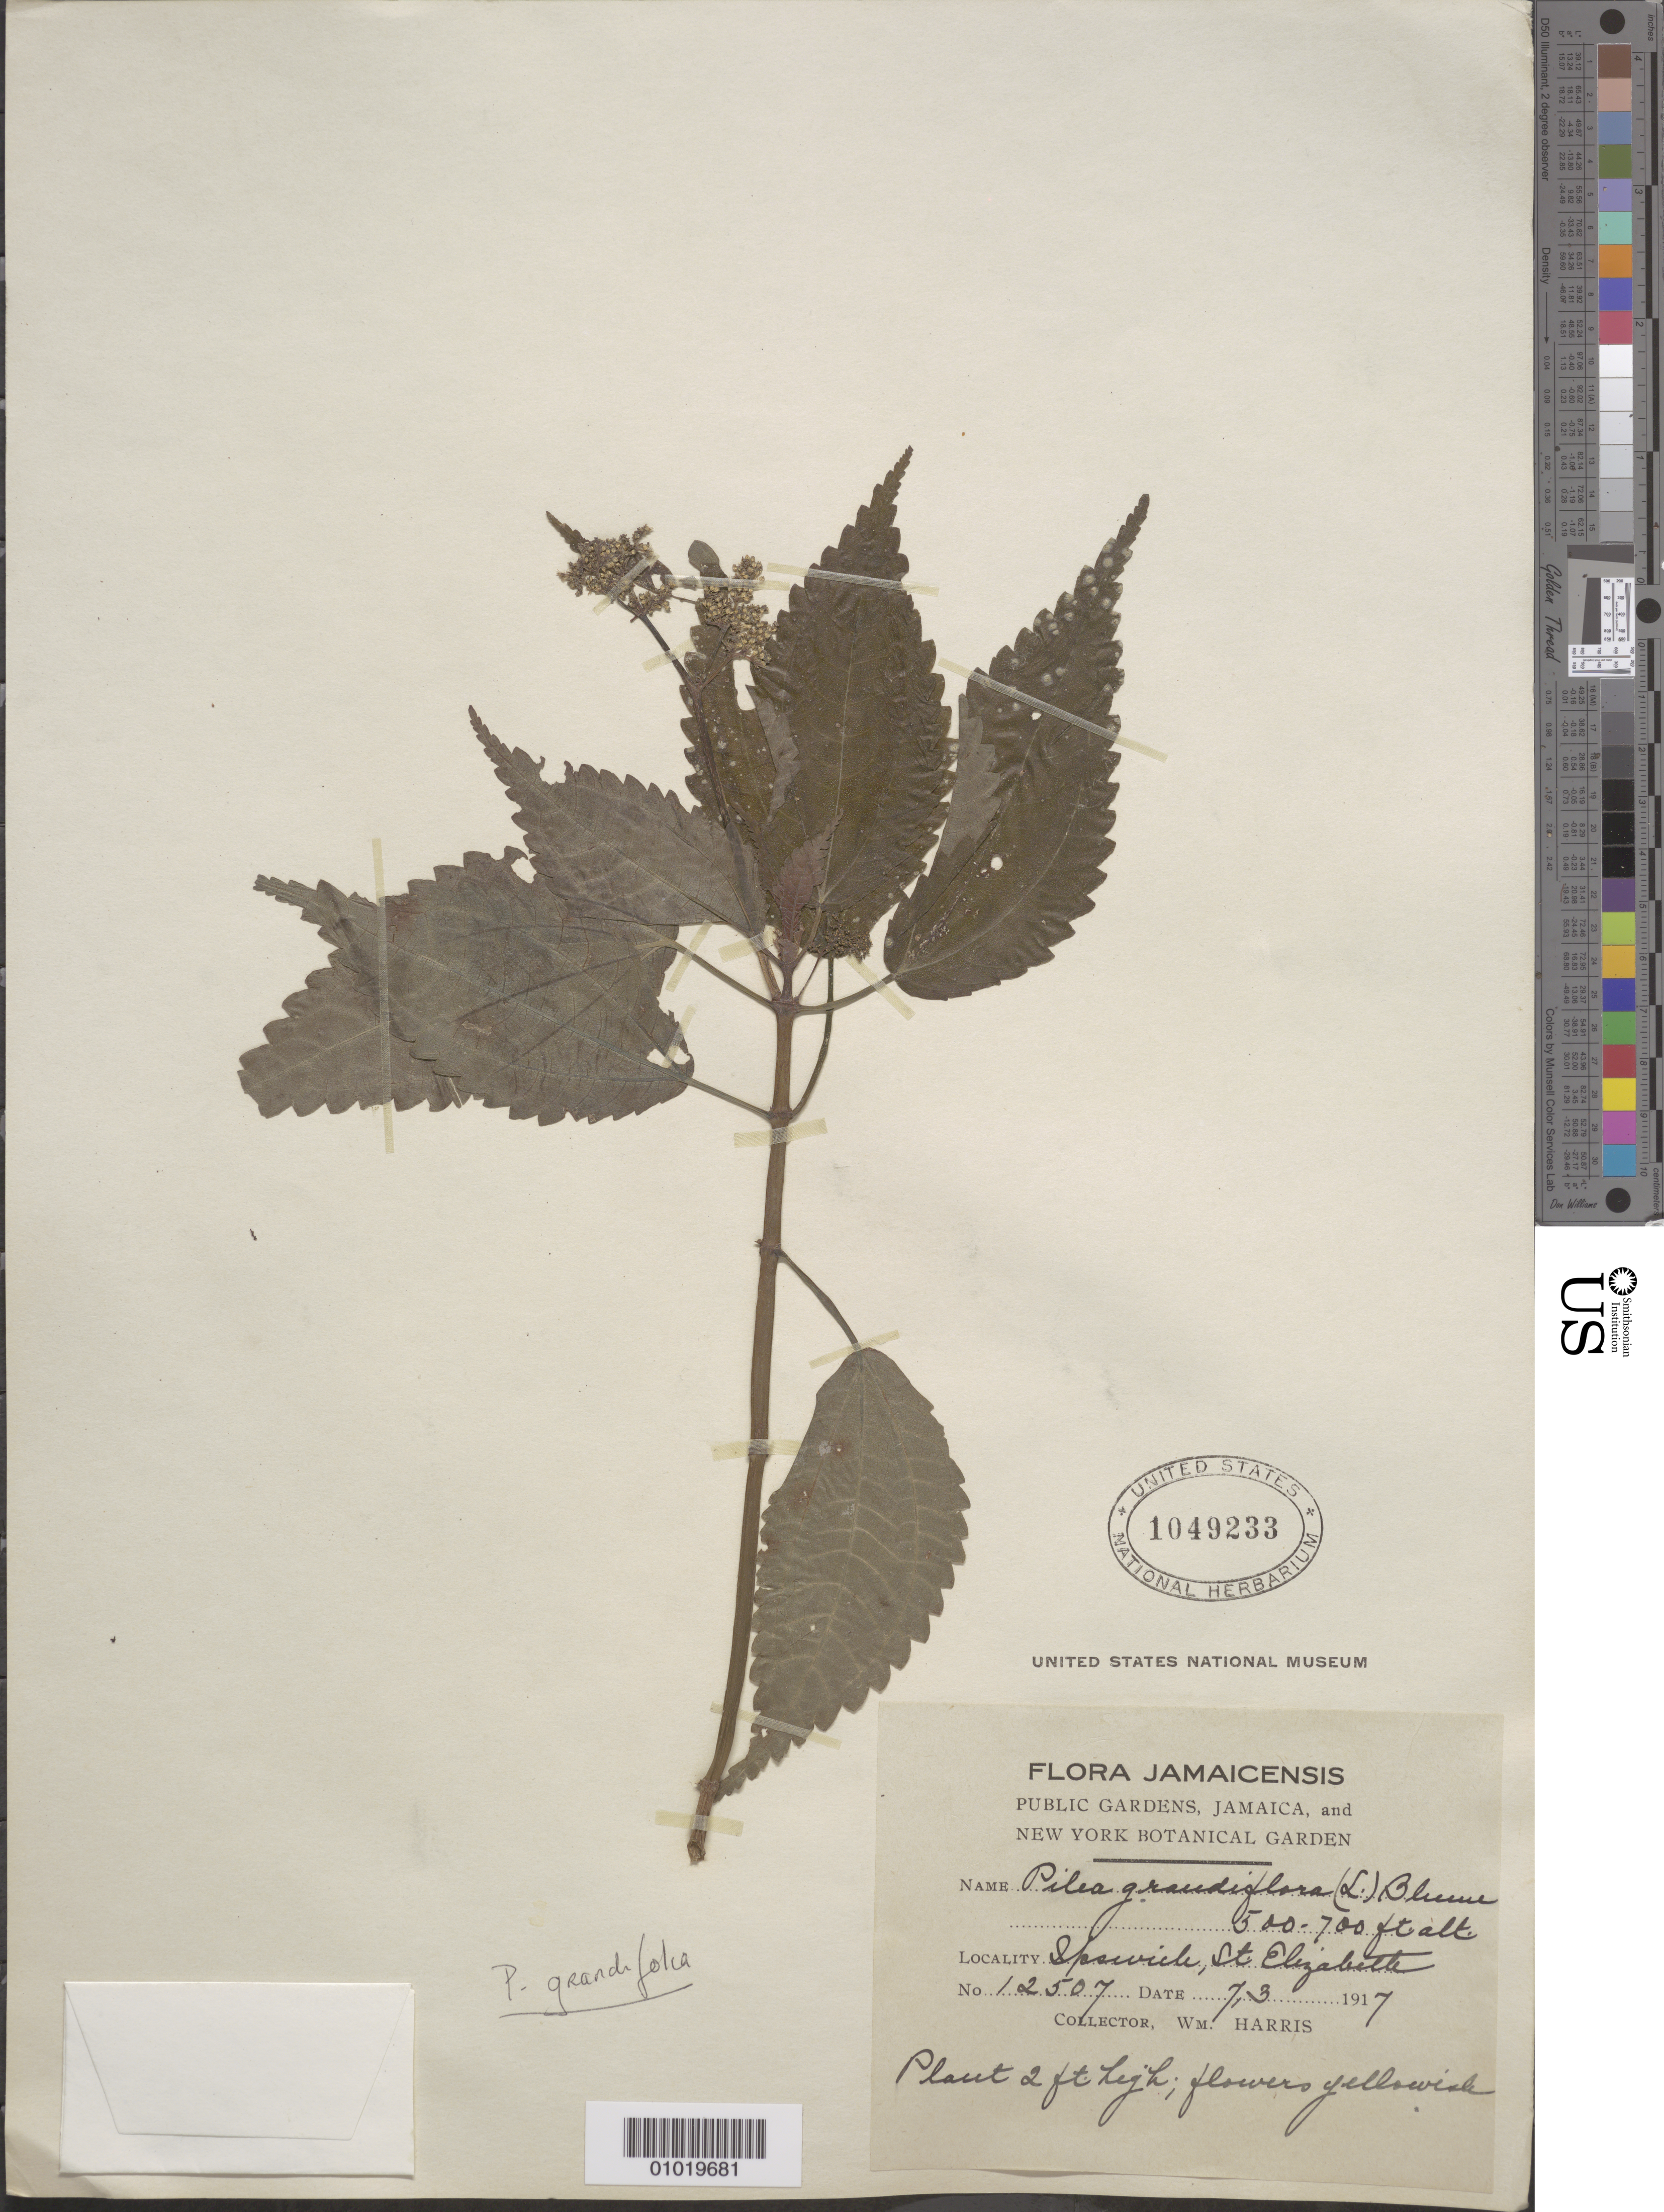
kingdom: Plantae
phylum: Tracheophyta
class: Magnoliopsida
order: Rosales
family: Urticaceae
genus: Pilea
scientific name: Pilea grandifolia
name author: (L.) Blume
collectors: W. Harris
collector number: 12507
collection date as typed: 07 Mar 1917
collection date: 1917-03-07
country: Jamaica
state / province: Saint Elizabeth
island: Jamaica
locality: Ipswich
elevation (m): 152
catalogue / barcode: US 1049233